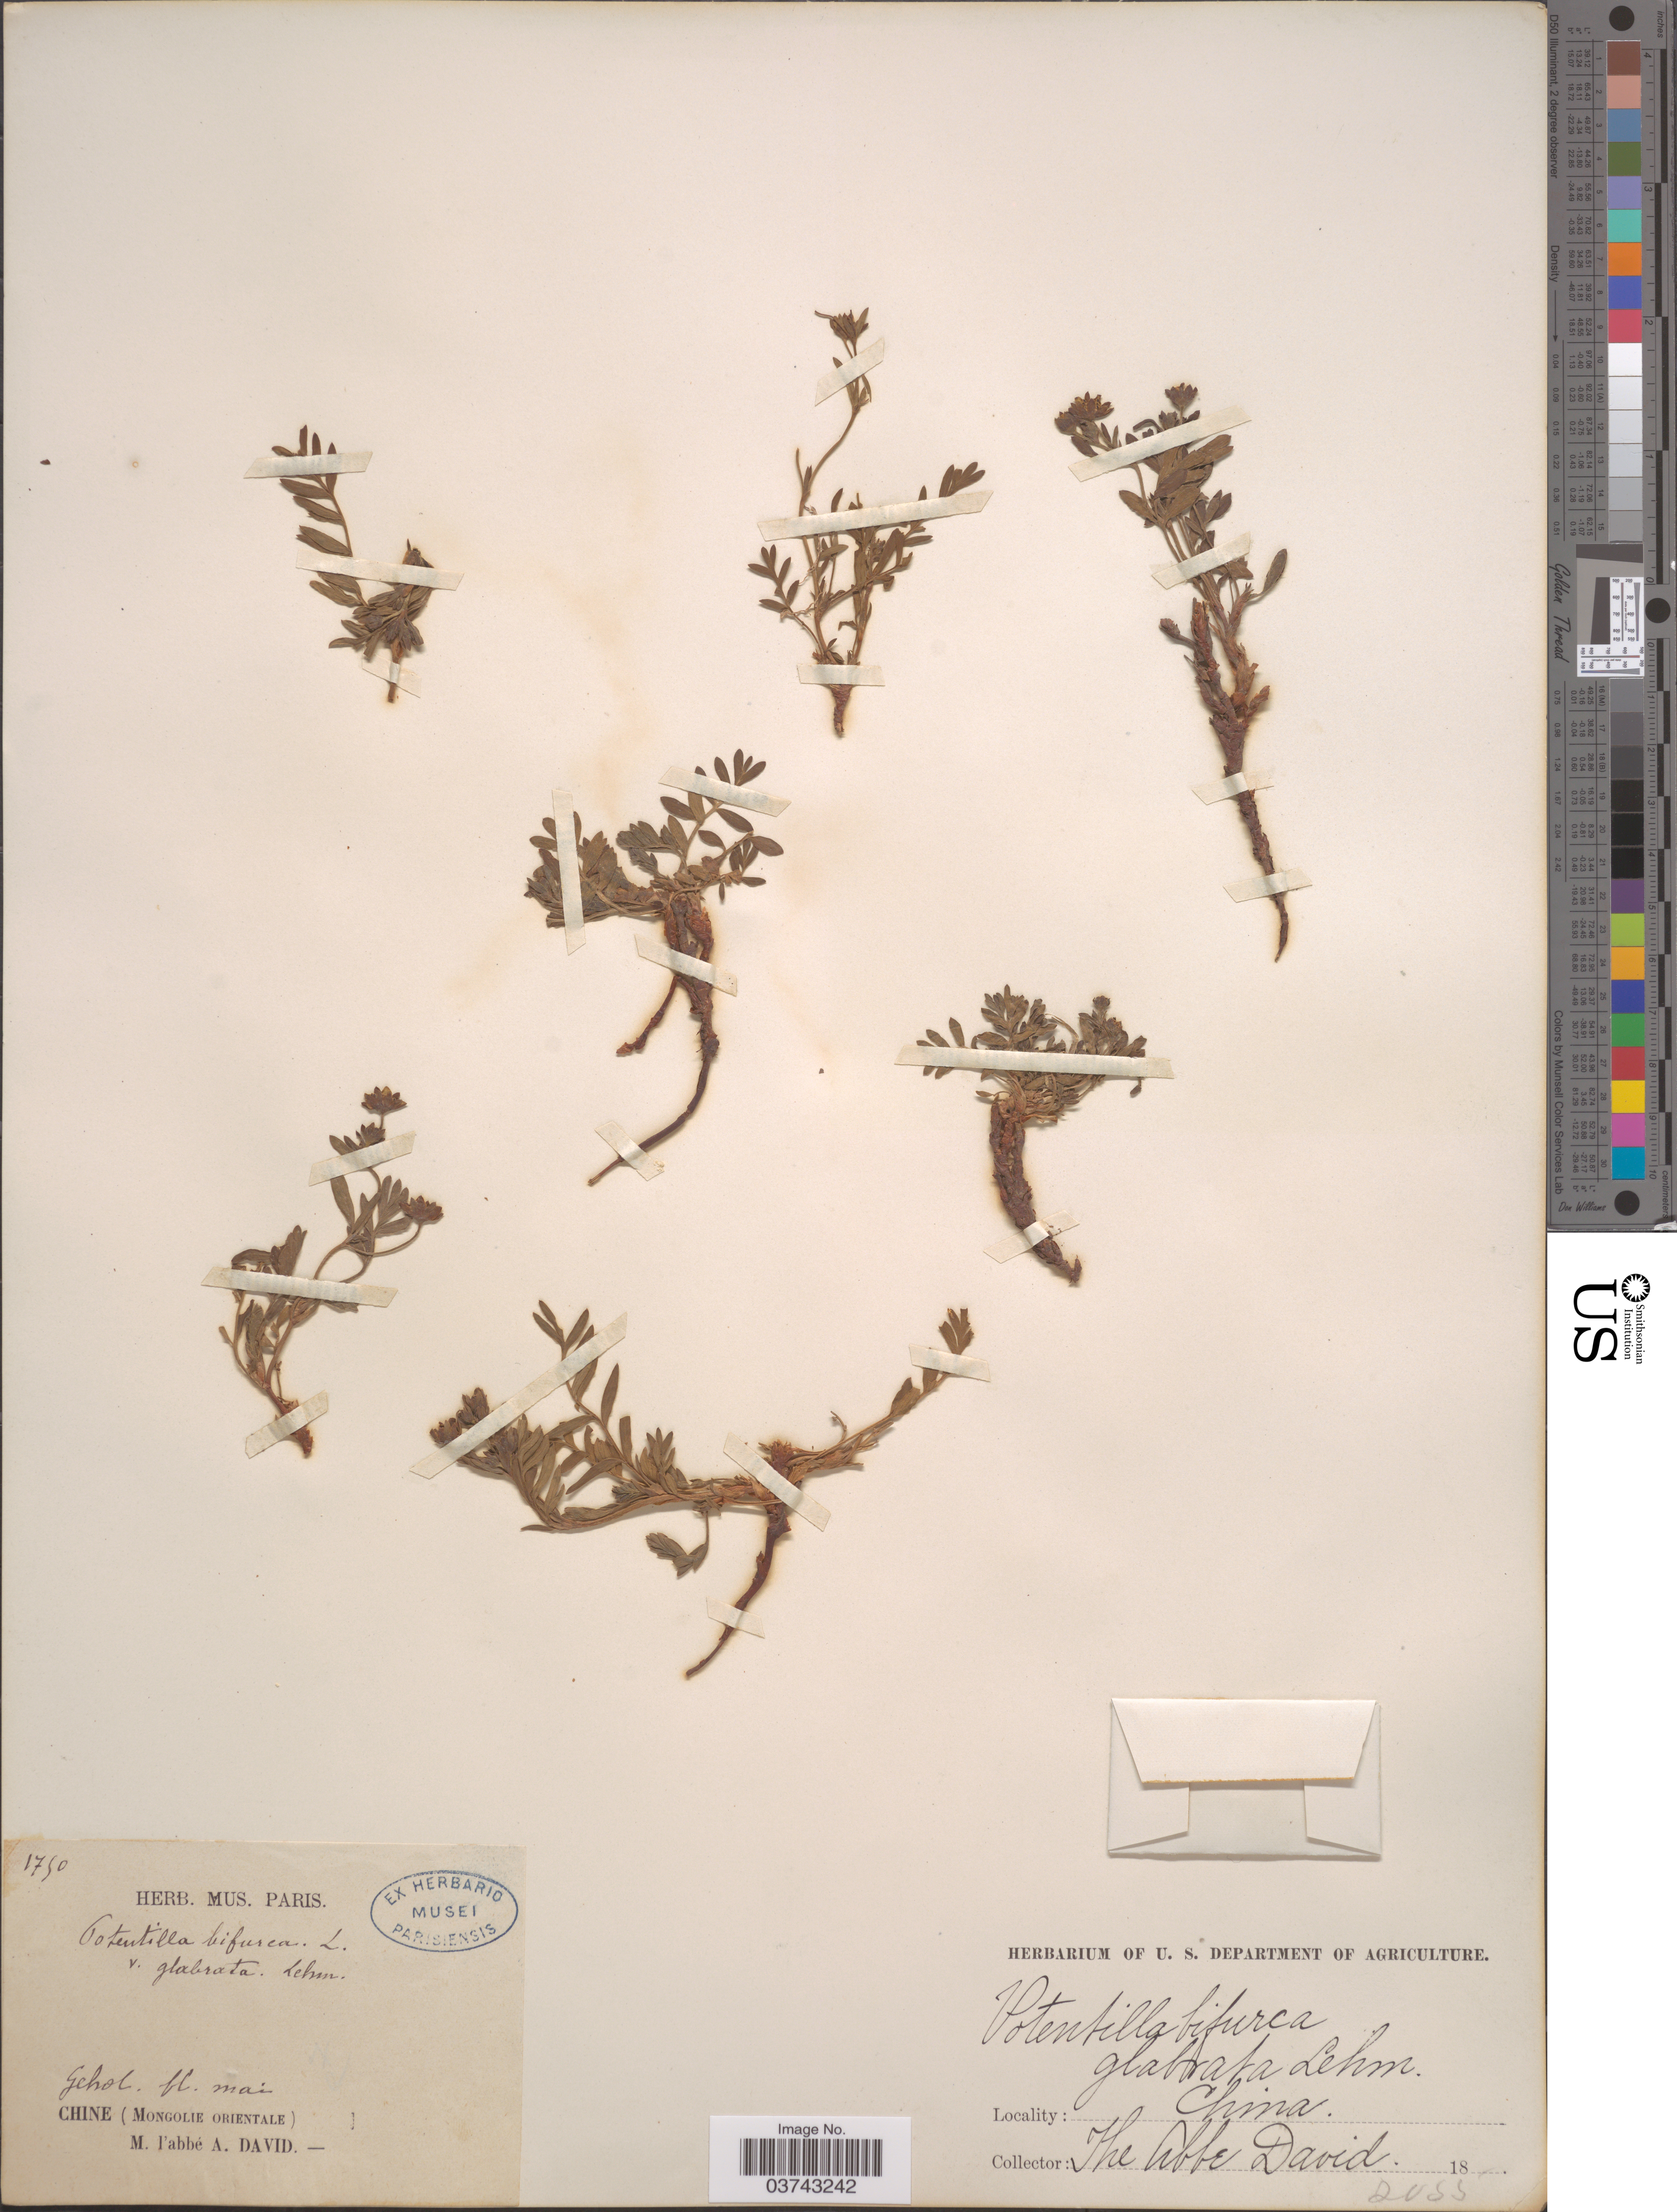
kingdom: Plantae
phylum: Tracheophyta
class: Magnoliopsida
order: Rosales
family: Rosaceae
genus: Sibbaldianthe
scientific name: Sibbaldianthe semiglabra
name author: (Juz. ex Soják) Mosyakin & Shiyan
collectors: M. David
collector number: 1750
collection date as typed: Mai 18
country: China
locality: Gehol. Mongolie orienale.